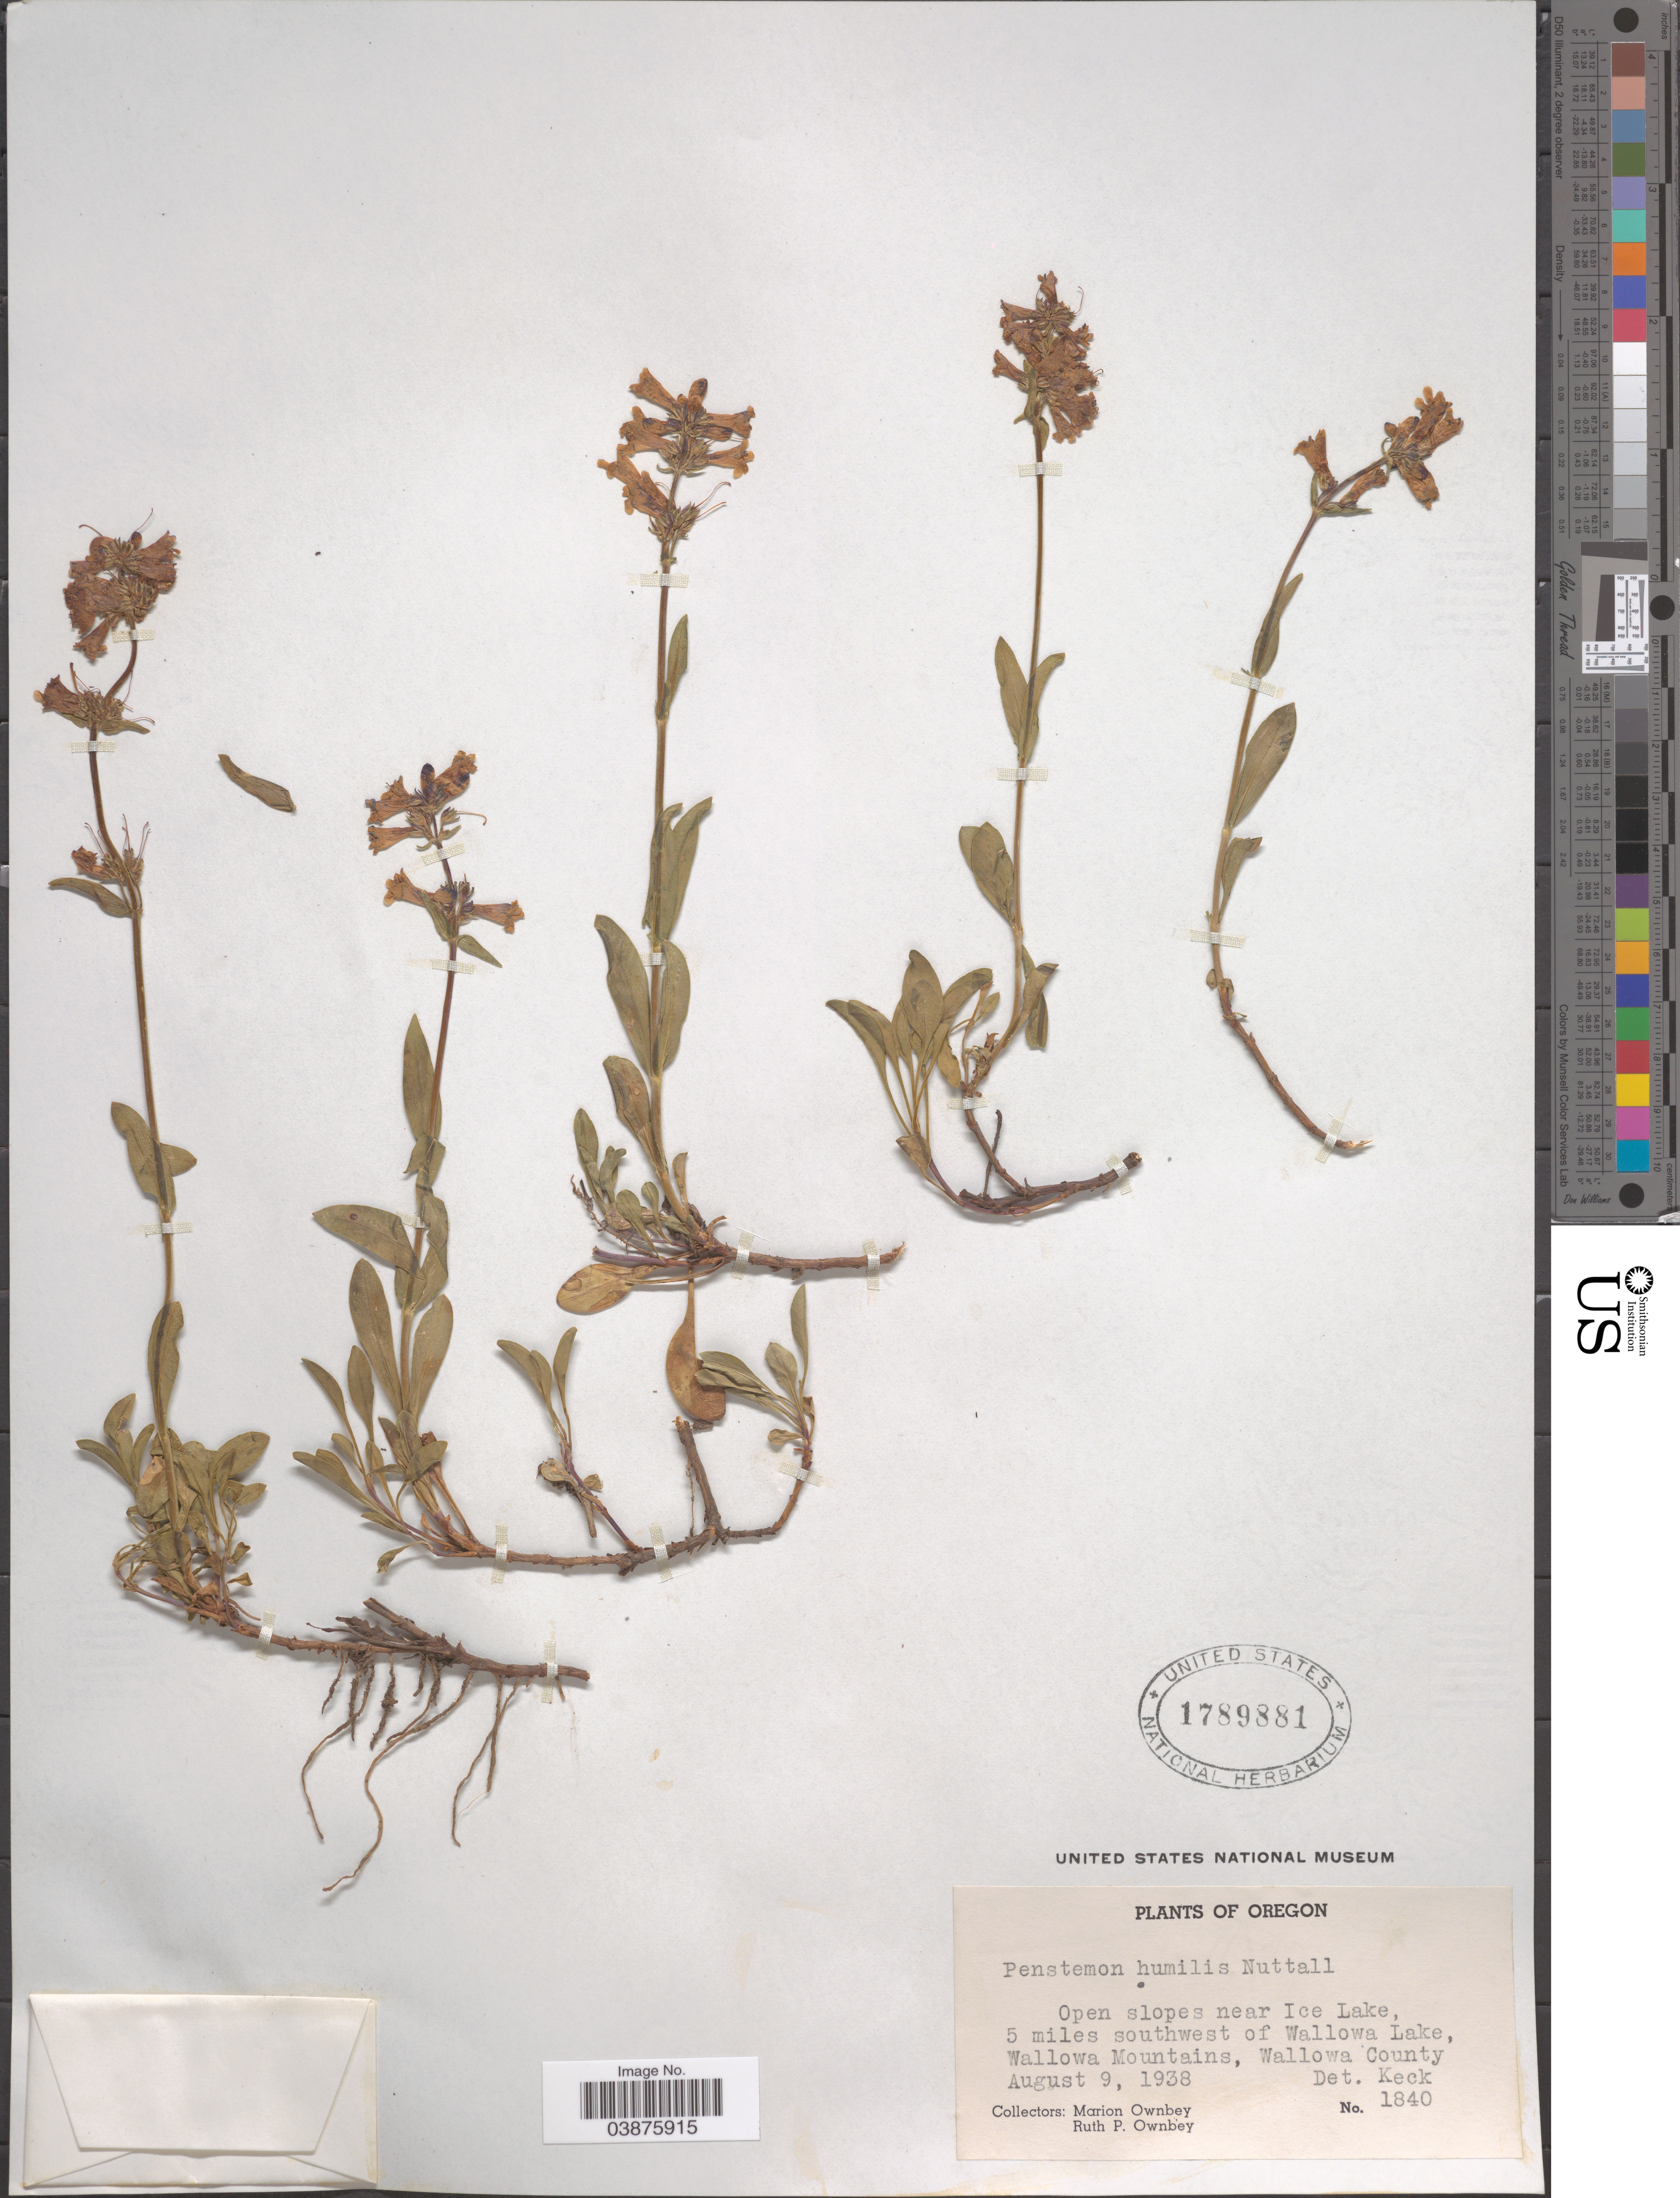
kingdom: Plantae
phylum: Tracheophyta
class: Magnoliopsida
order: Lamiales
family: Plantaginaceae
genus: Penstemon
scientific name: Penstemon humilis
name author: Nutt. ex A. Gray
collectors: M. Ownbey & R. Ownbey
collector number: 1840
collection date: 1938-08-09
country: United States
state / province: Oregon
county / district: Wallowa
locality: Near Ice Lake, 5 miles southwest of Wallowa Lake, Wallowa Mountains, Wallowa County.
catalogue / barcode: US 1789881